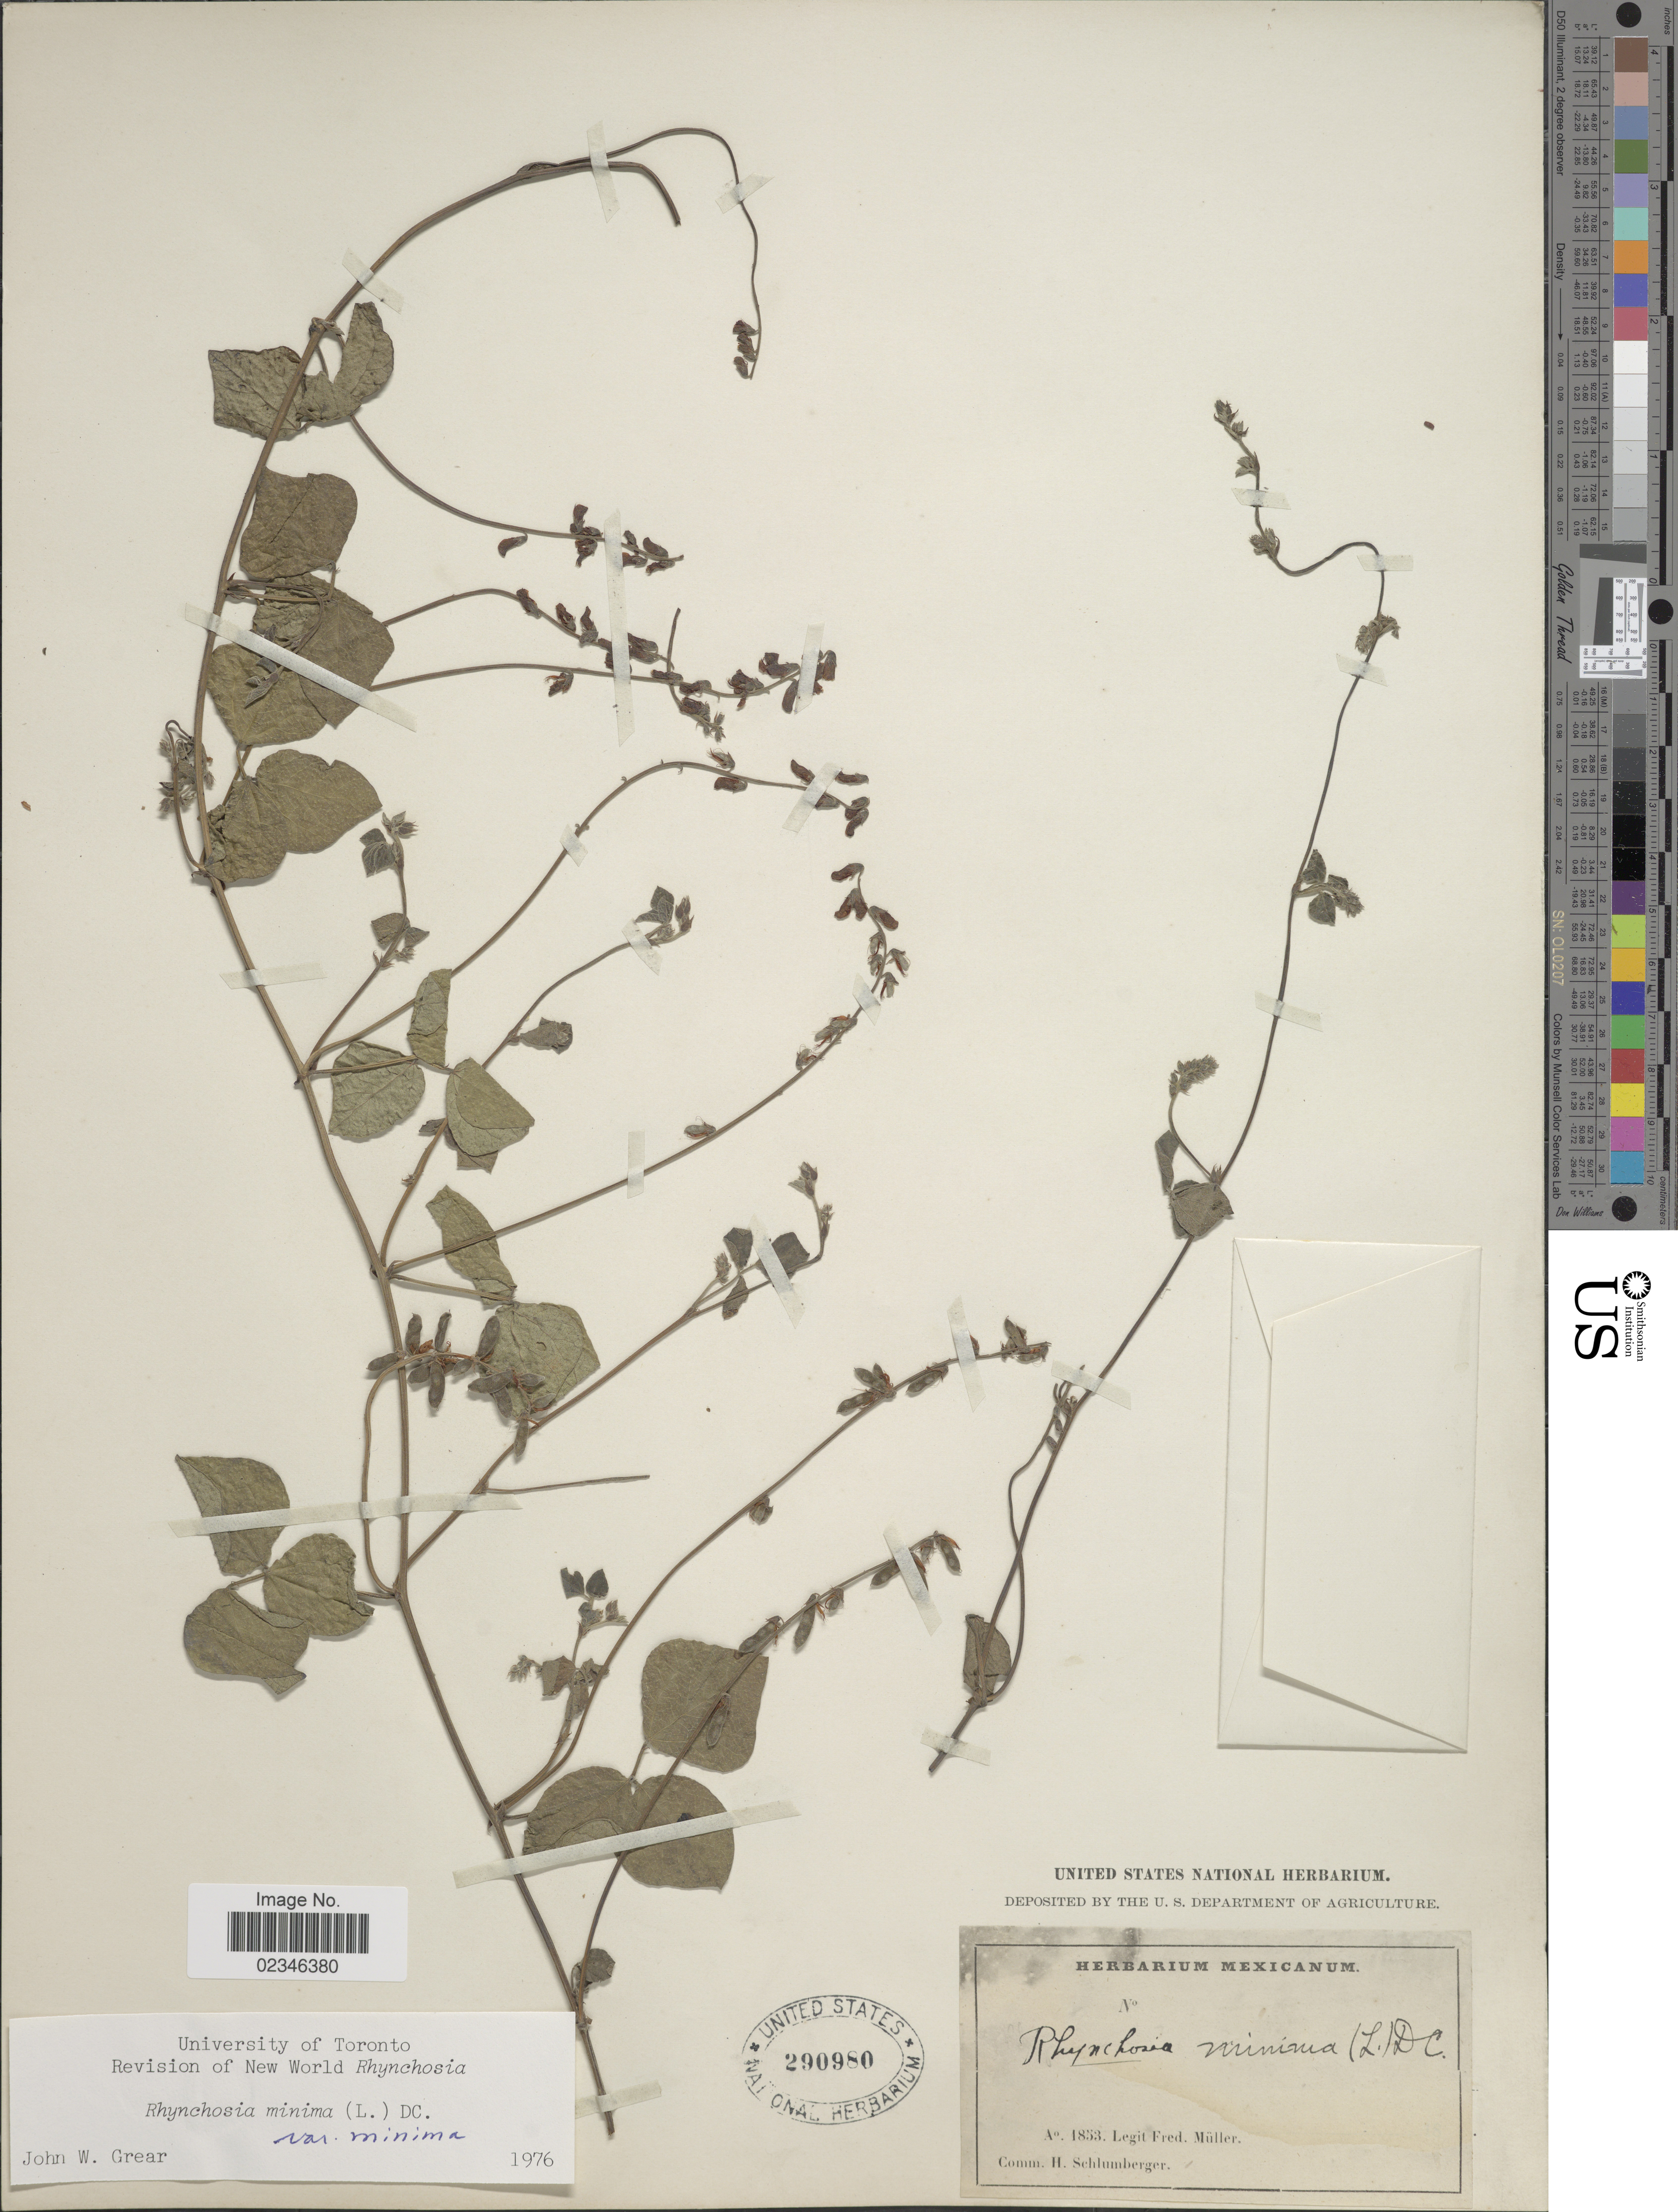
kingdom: Plantae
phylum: Tracheophyta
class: Magnoliopsida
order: Fabales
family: Fabaceae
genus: Rhynchosia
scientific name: Rhynchosia minima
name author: (L.) DC.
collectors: F. Müller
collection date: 1853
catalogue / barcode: US 290980